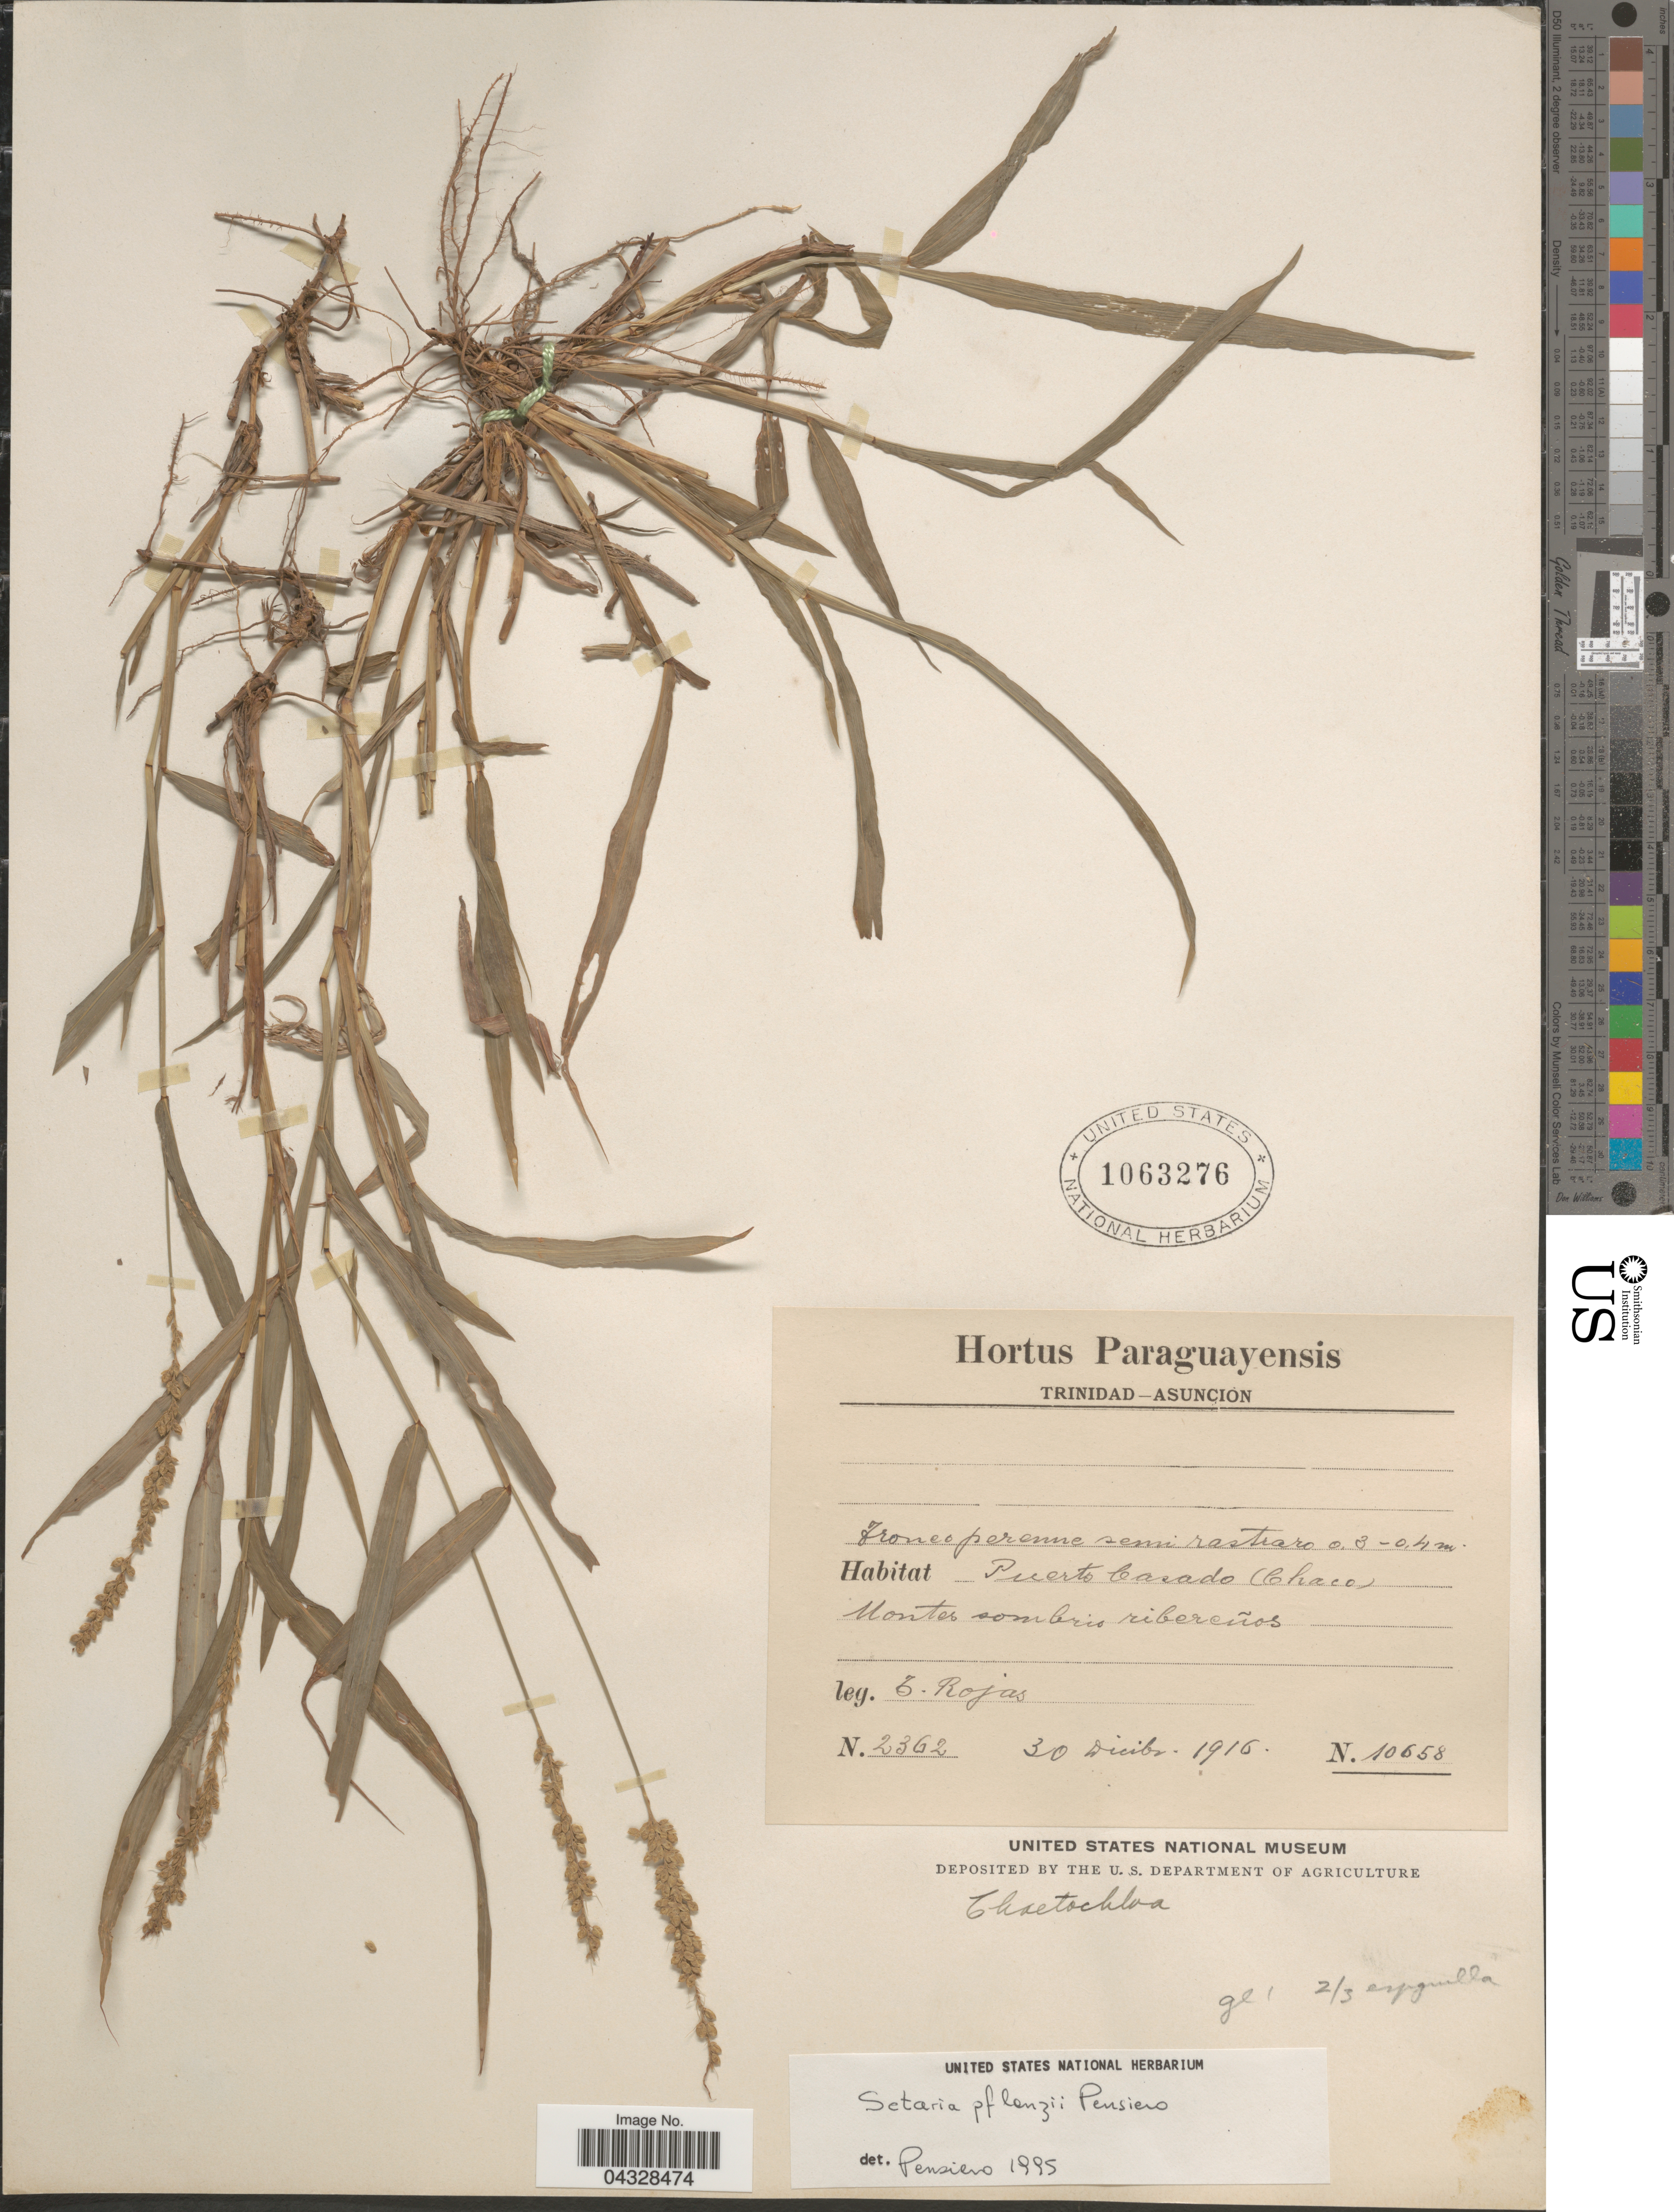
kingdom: Plantae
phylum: Tracheophyta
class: Liliopsida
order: Poales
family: Poaceae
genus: Setaria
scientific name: Setaria pflanzii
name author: Pensiero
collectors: T. Rojas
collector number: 2362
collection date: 1916-12-30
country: Paraguay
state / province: Asuncion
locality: Puerto Casado (Chaco) Montes sombris ribereños.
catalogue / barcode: US 1063276